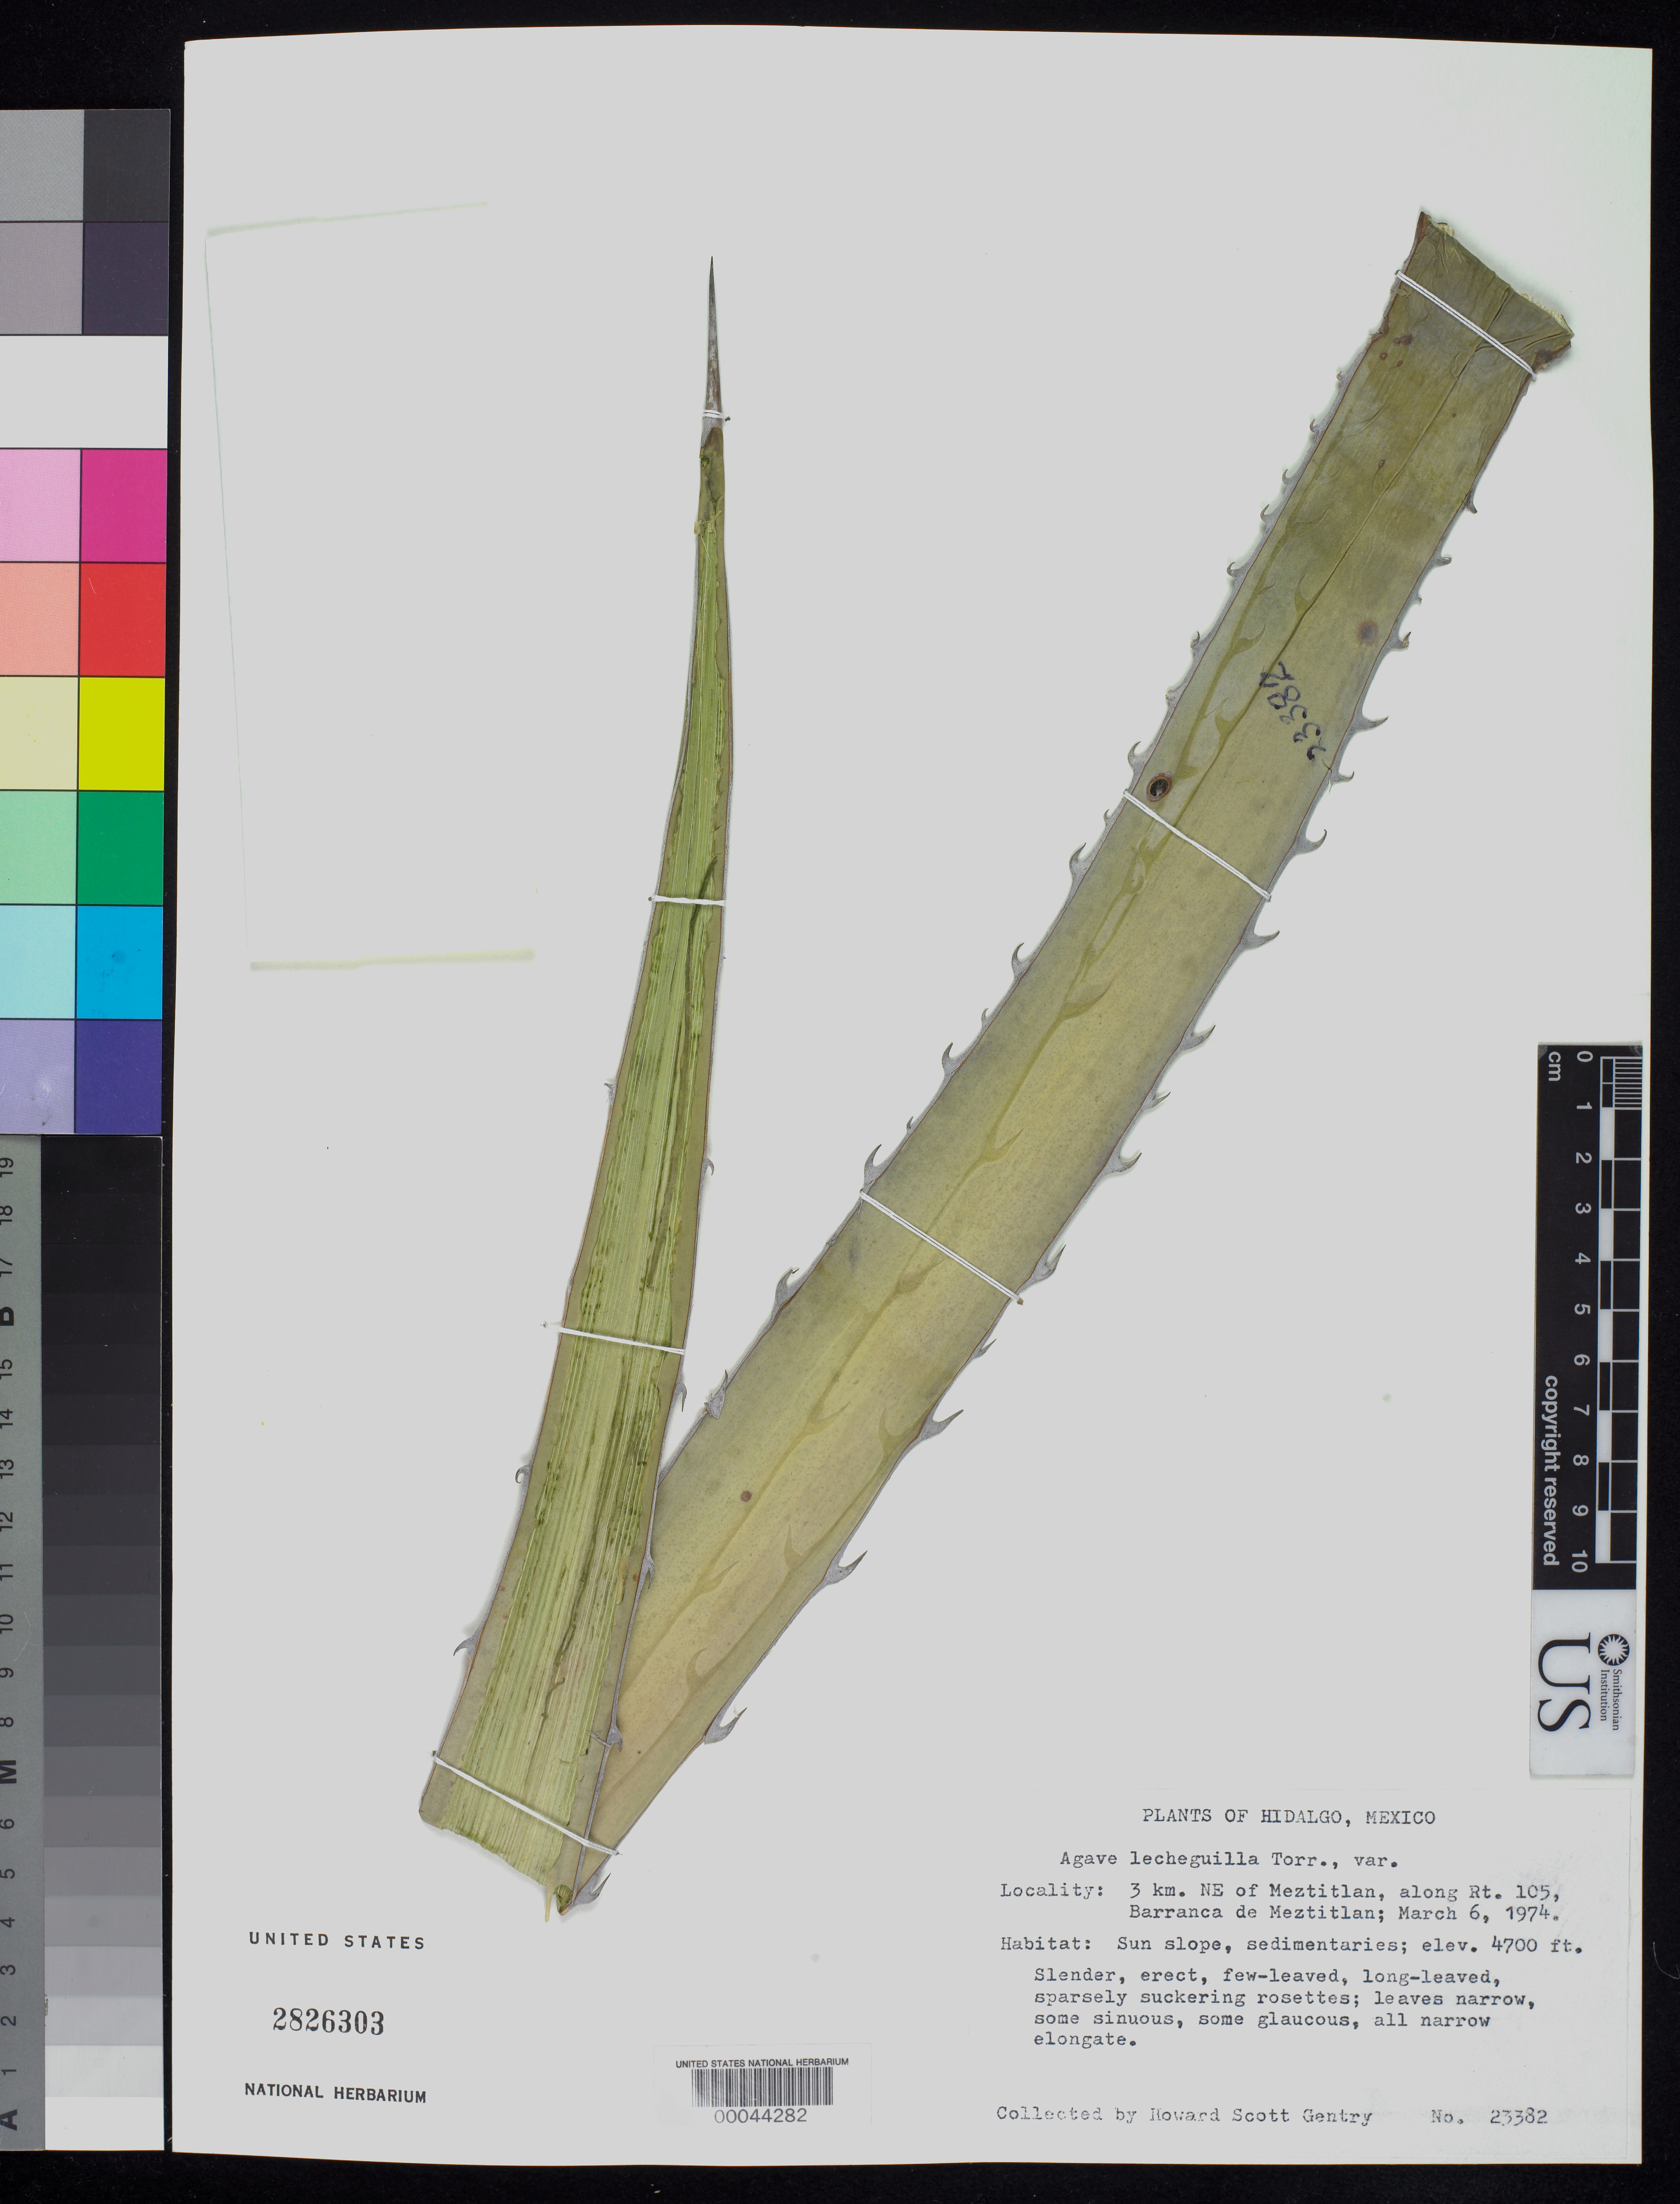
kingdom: Plantae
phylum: Tracheophyta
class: Liliopsida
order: Asparagales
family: Asparagaceae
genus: Agave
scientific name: Agave lechuguilla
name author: Torr.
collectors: H. S. Gentry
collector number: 23382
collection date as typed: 06 Mar 1974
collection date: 1974-03-06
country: Mexico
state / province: Hidalgo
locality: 3 km NE of Meztitlan, along Rt 105, Barranca de Meztitlan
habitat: Sun slope, sedimentaries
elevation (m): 1433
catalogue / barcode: US 2826303